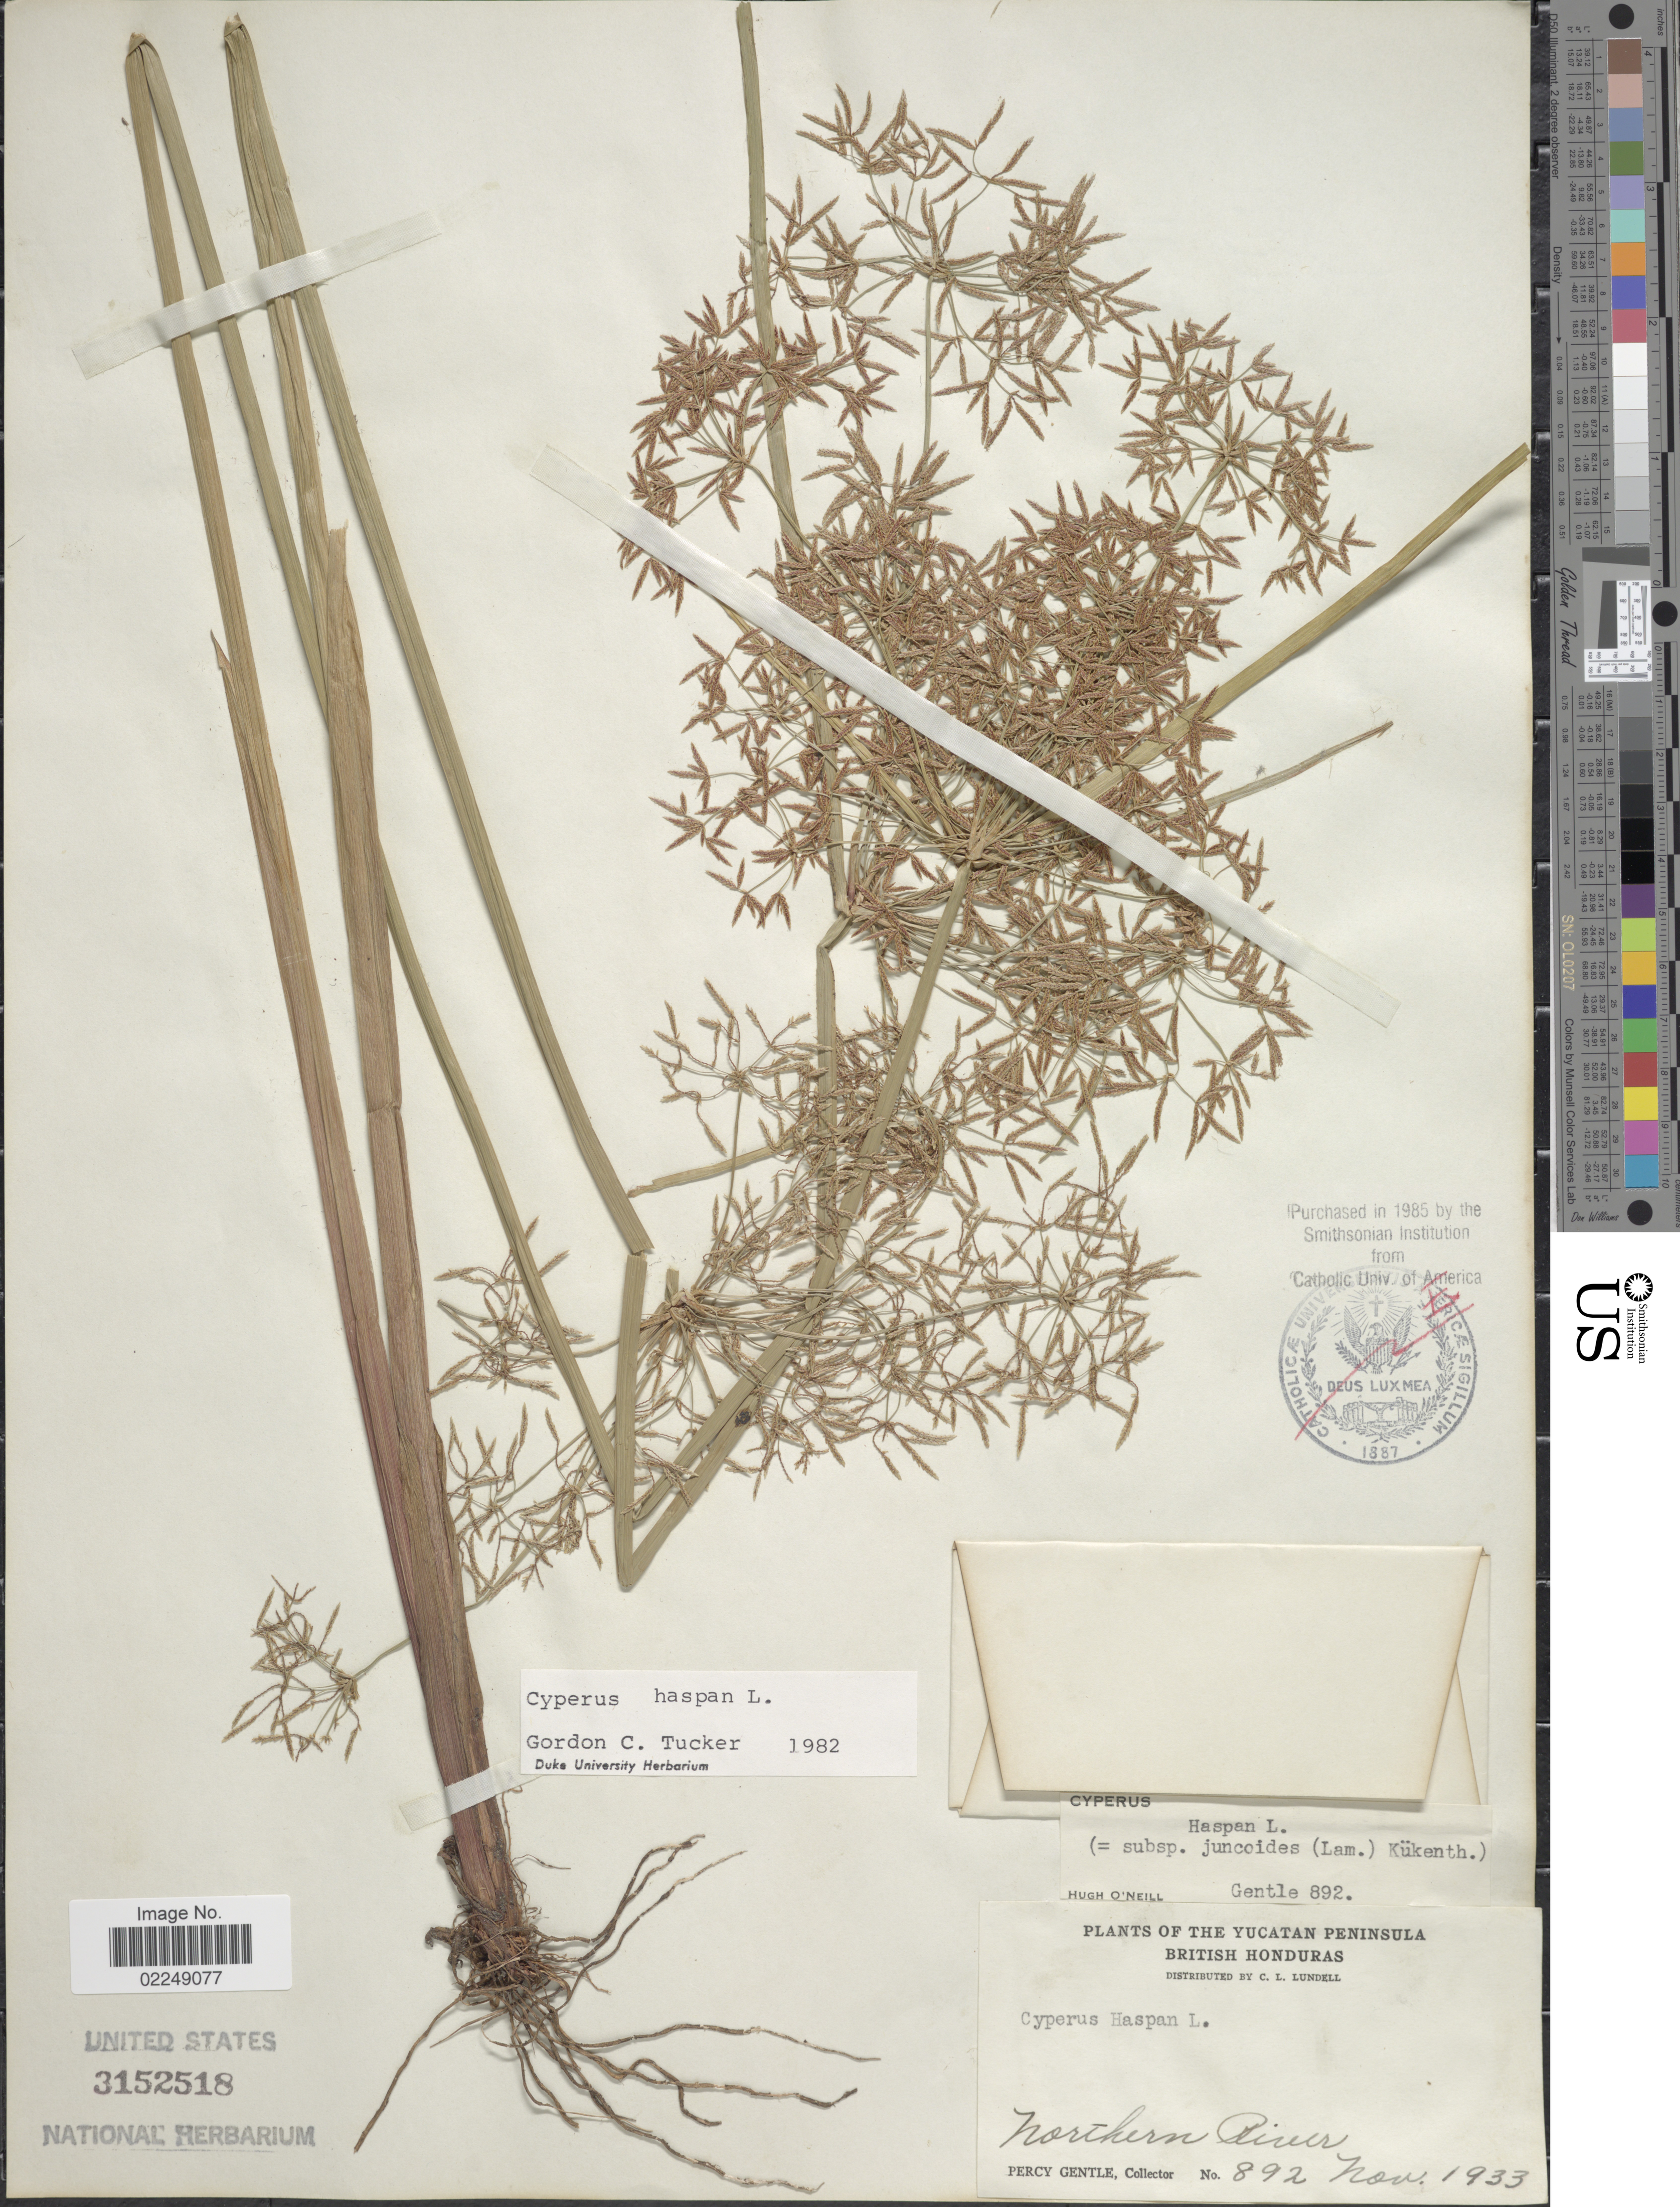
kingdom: Plantae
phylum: Tracheophyta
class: Liliopsida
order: Poales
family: Cyperaceae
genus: Cyperus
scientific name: Cyperus haspan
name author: L.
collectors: P. H. Gentle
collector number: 892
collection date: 1933-11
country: Belize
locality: The Yucatan Peninsula, Birtish Honduras, Northern River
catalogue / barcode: US 3152518